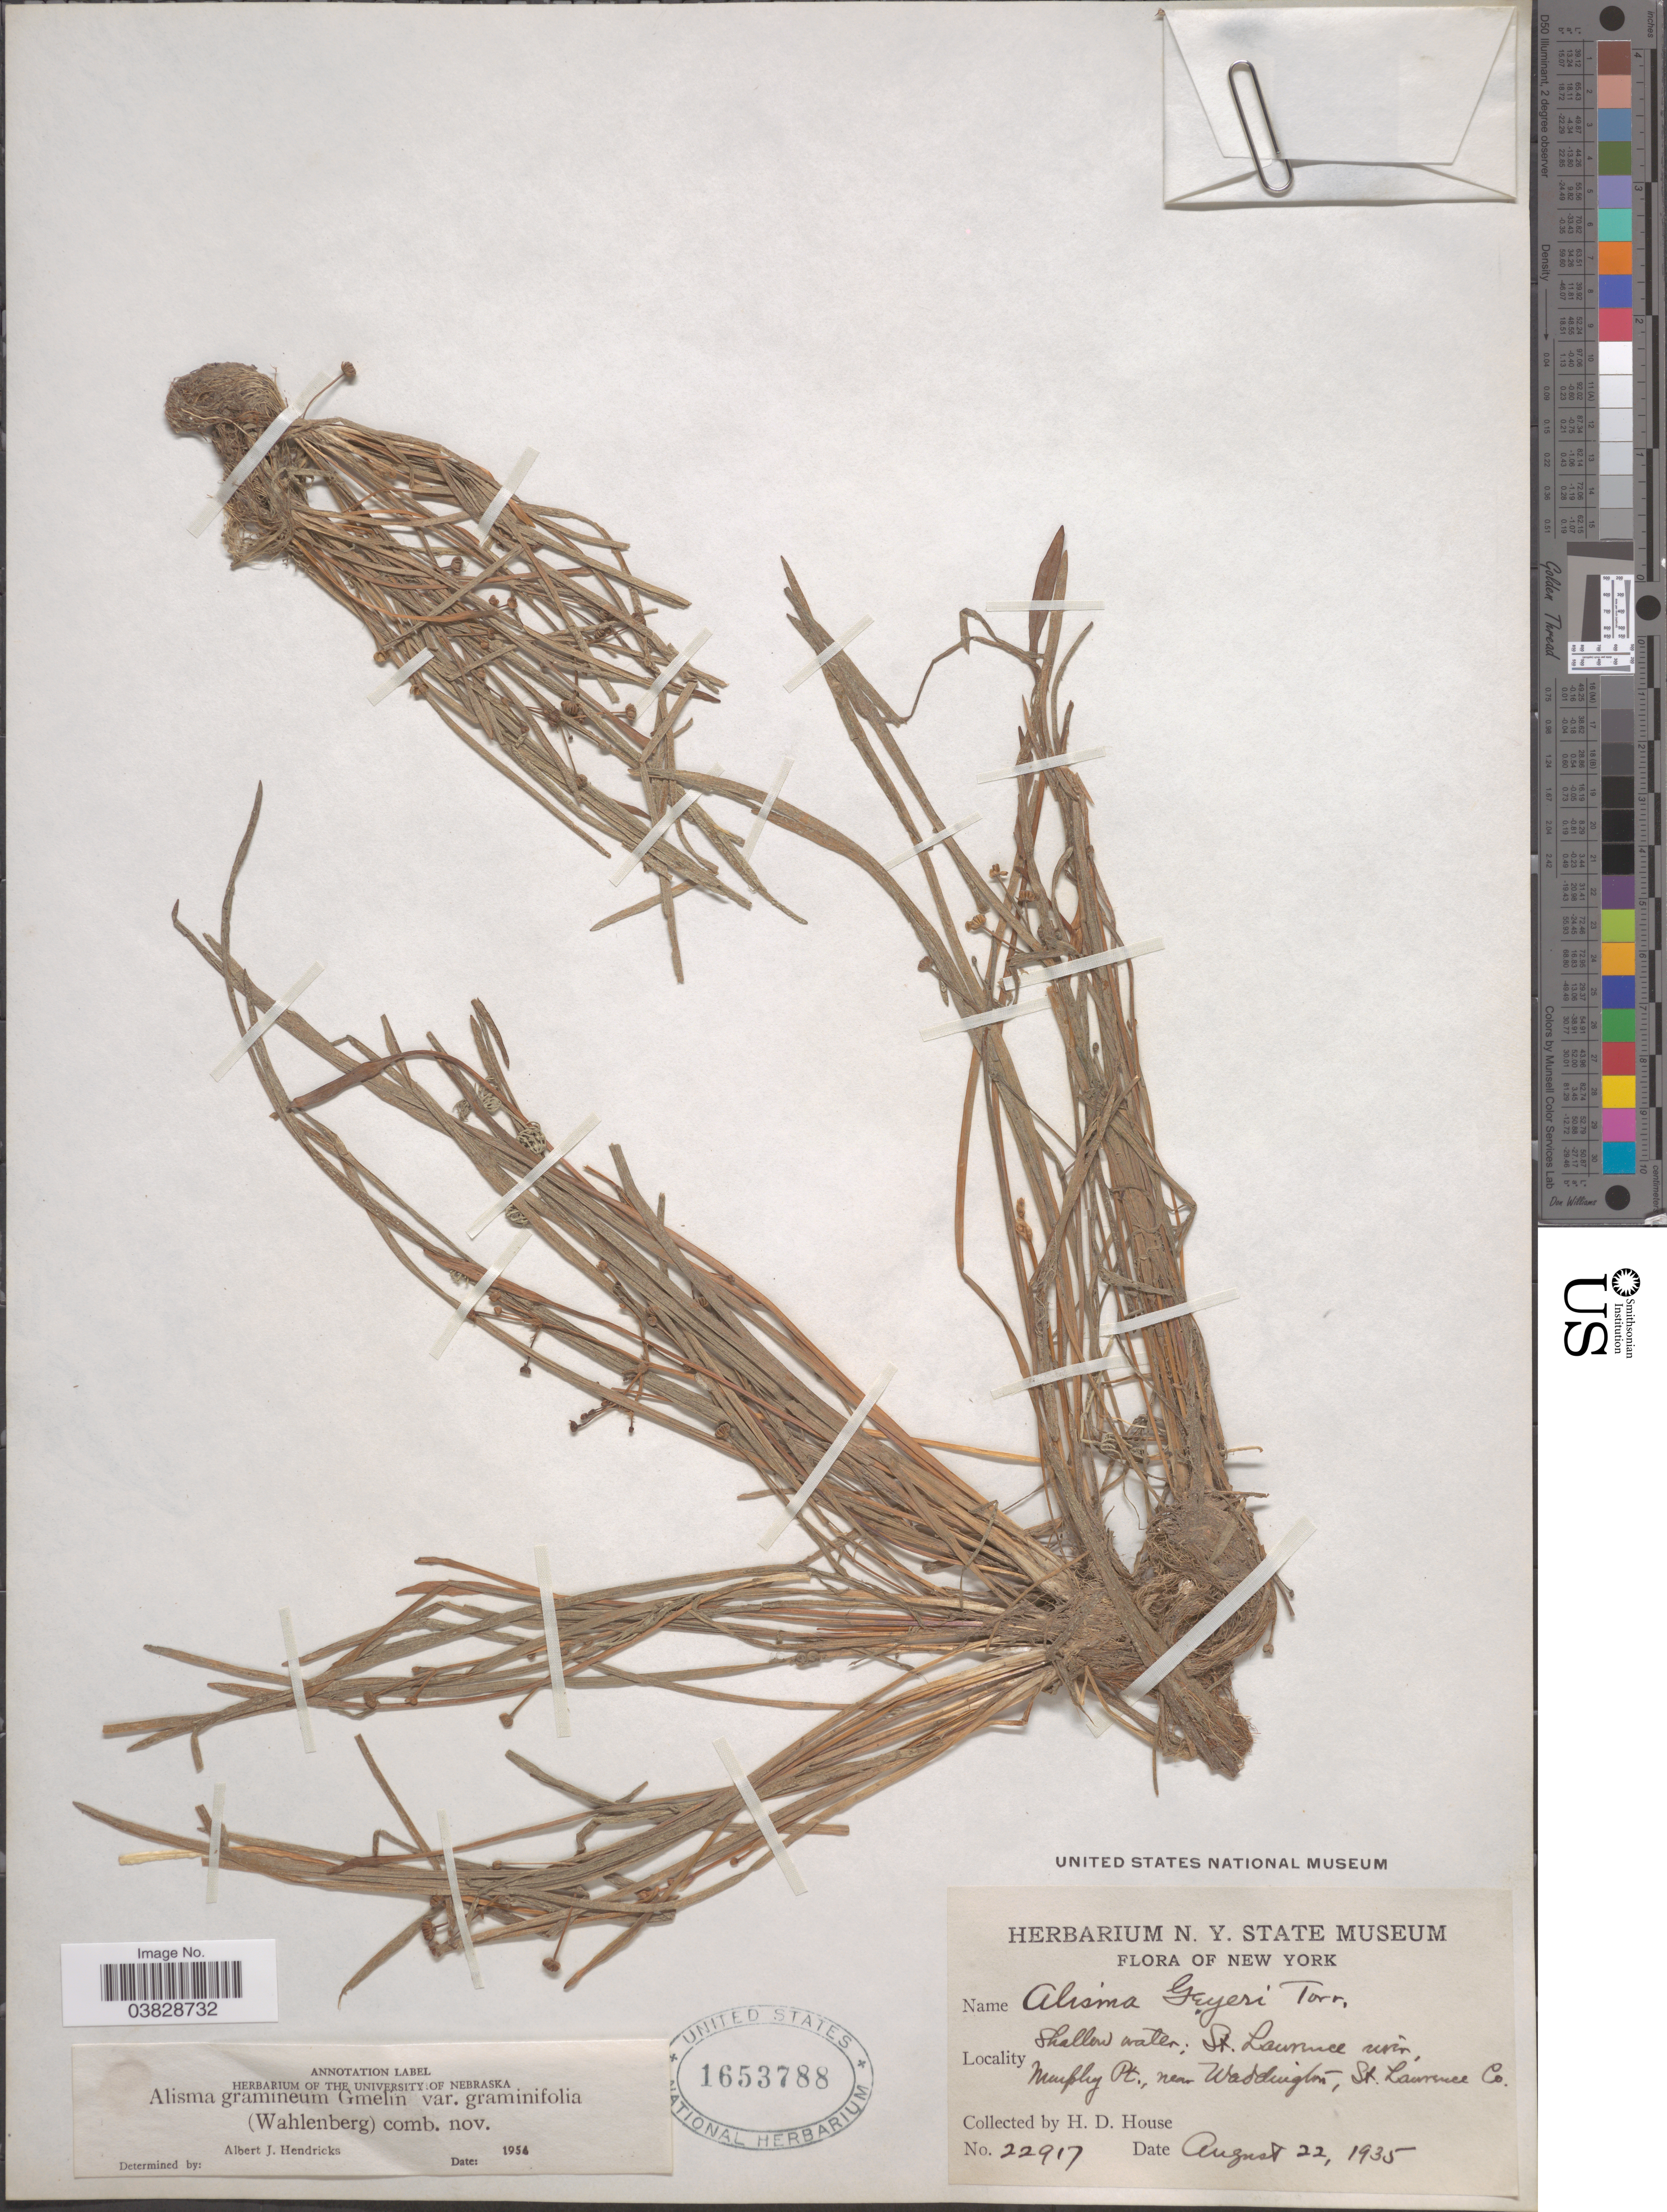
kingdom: Plantae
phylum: Tracheophyta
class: Liliopsida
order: Alismatales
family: Alismataceae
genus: Alisma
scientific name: Alisma gramineum var. graminifolia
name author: (Wahlenb.) A.J.Hendricks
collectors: H. D. House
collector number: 22917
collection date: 1935-08-22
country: United States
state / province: New York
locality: Shallow water; St. Lawrence river, Murphey Pt., near Waddington, St. Lawrence Co.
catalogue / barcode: US 1653788